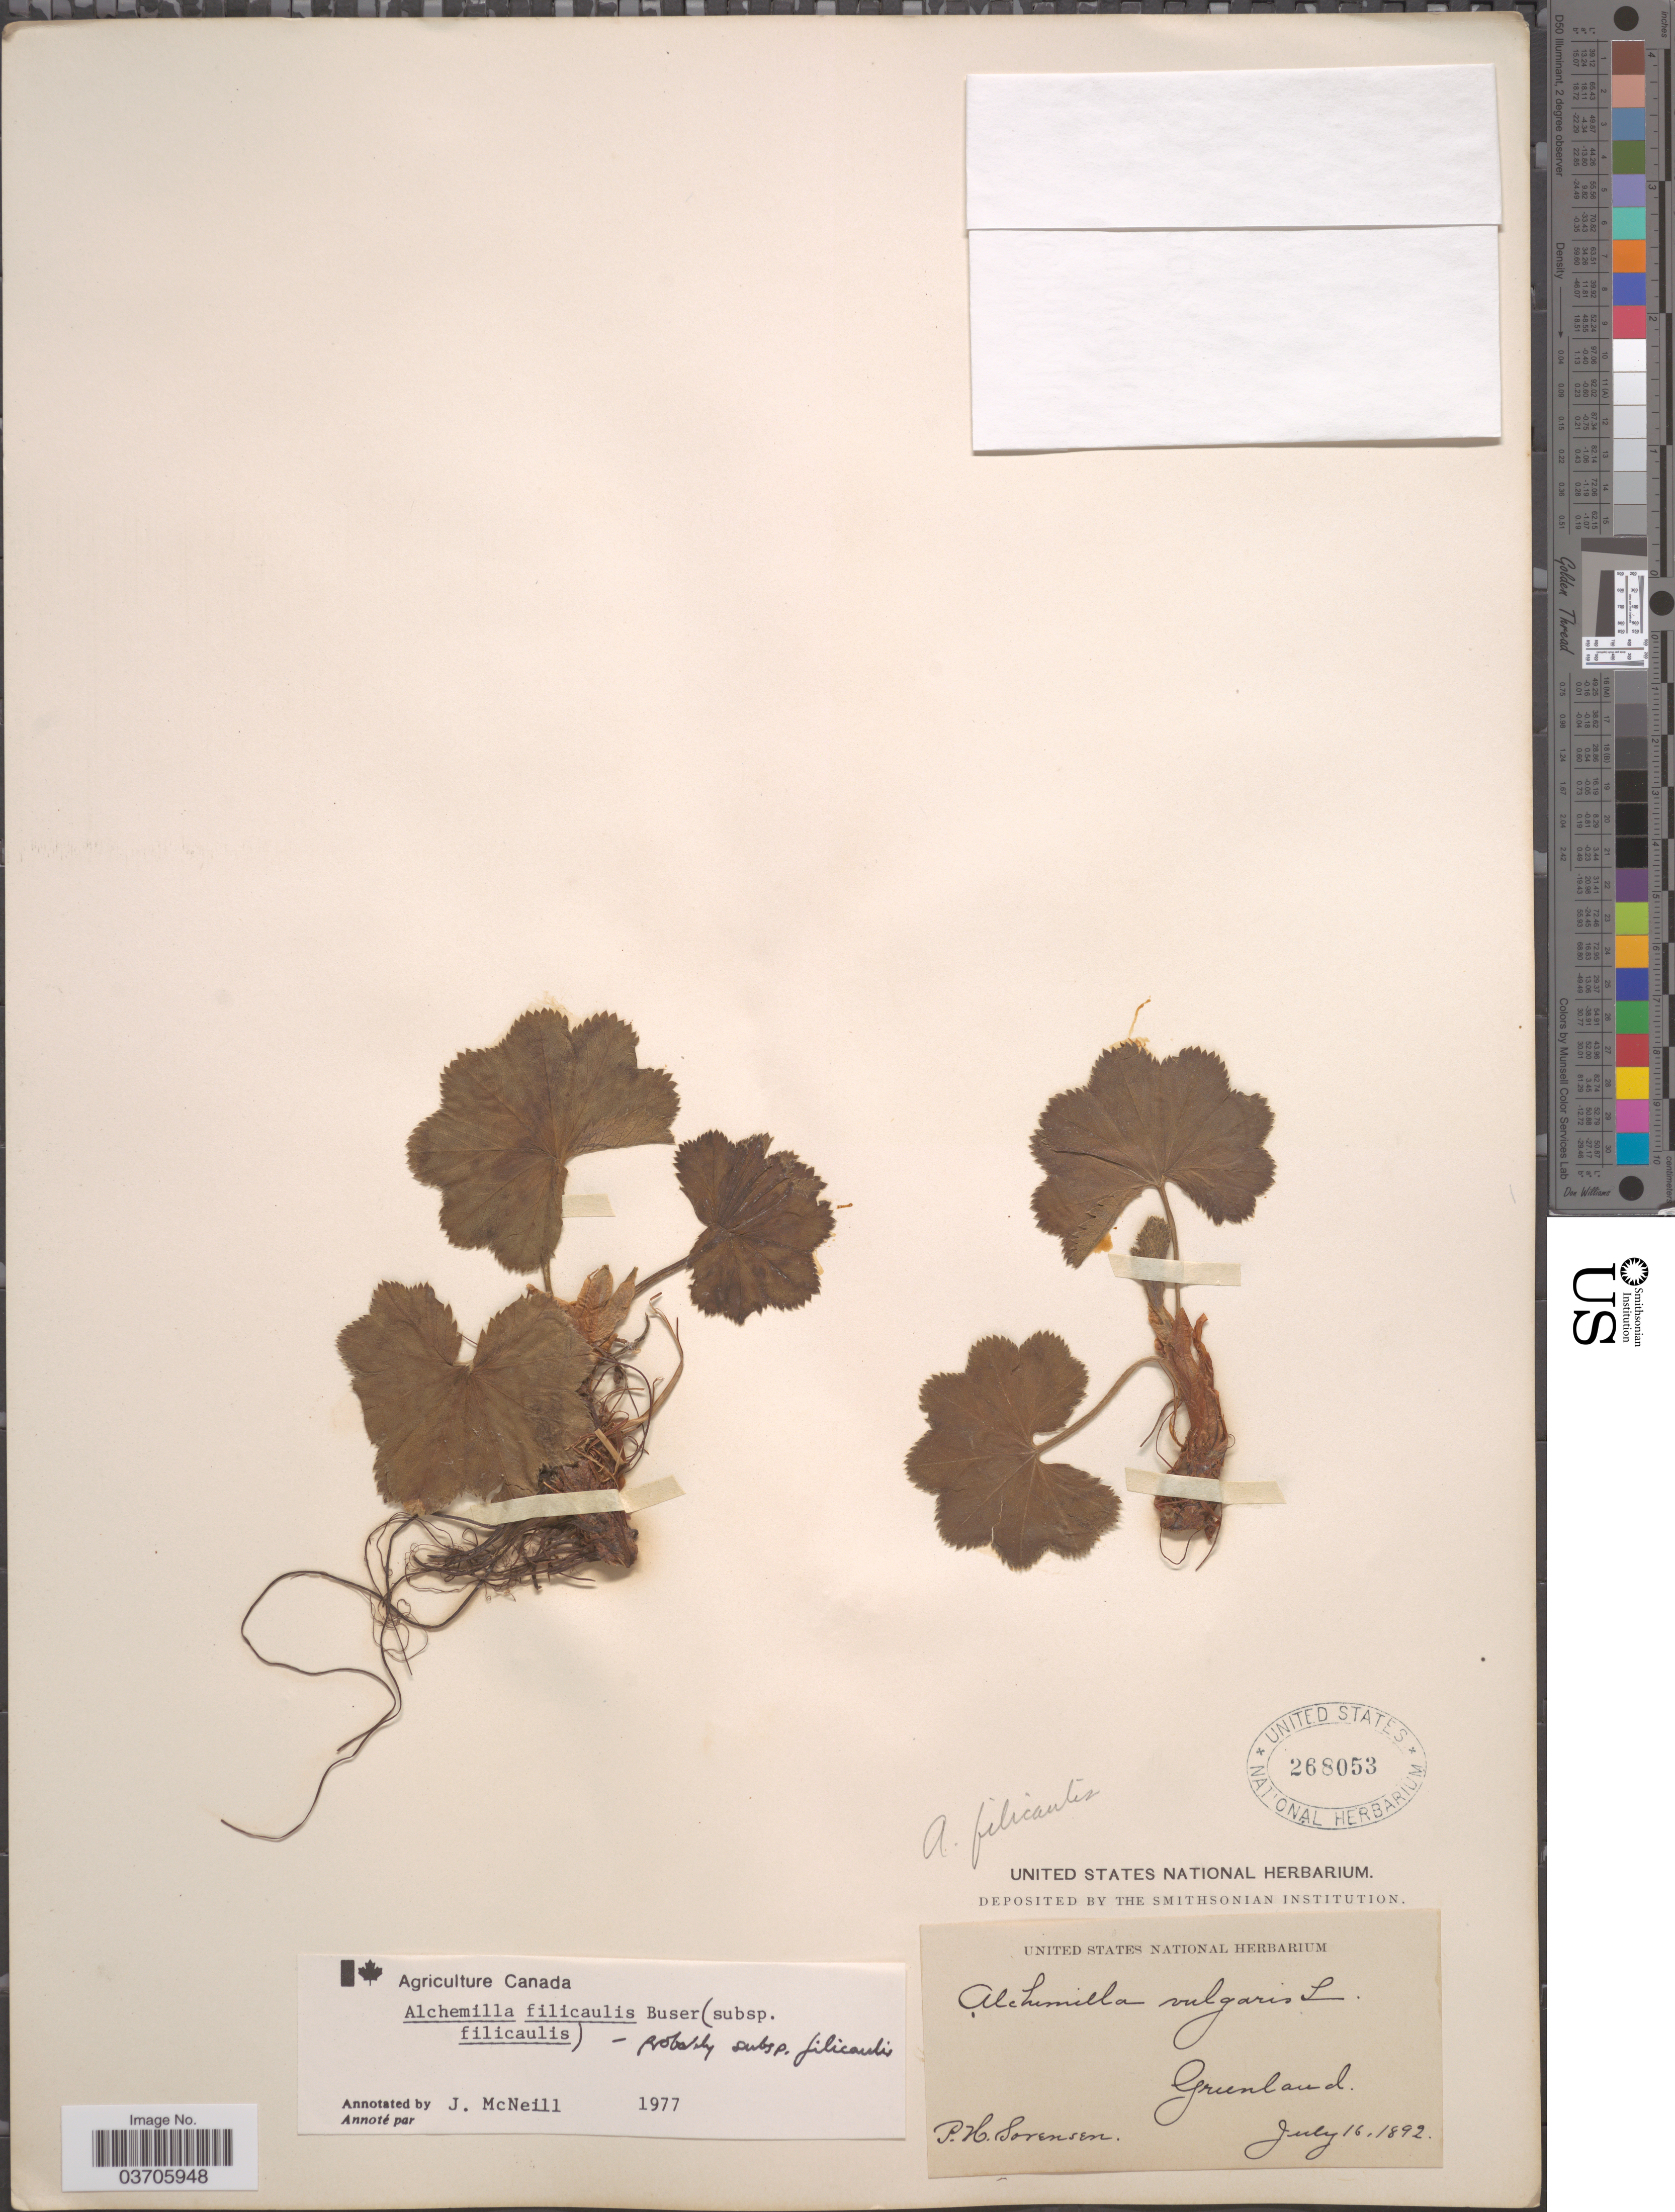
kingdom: Plantae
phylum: Tracheophyta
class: Magnoliopsida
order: Rosales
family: Rosaceae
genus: Alchemilla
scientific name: Alchemilla filicaulis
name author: Buser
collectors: P. Sorensen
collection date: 1892-07-16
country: Greenland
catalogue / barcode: US 268053